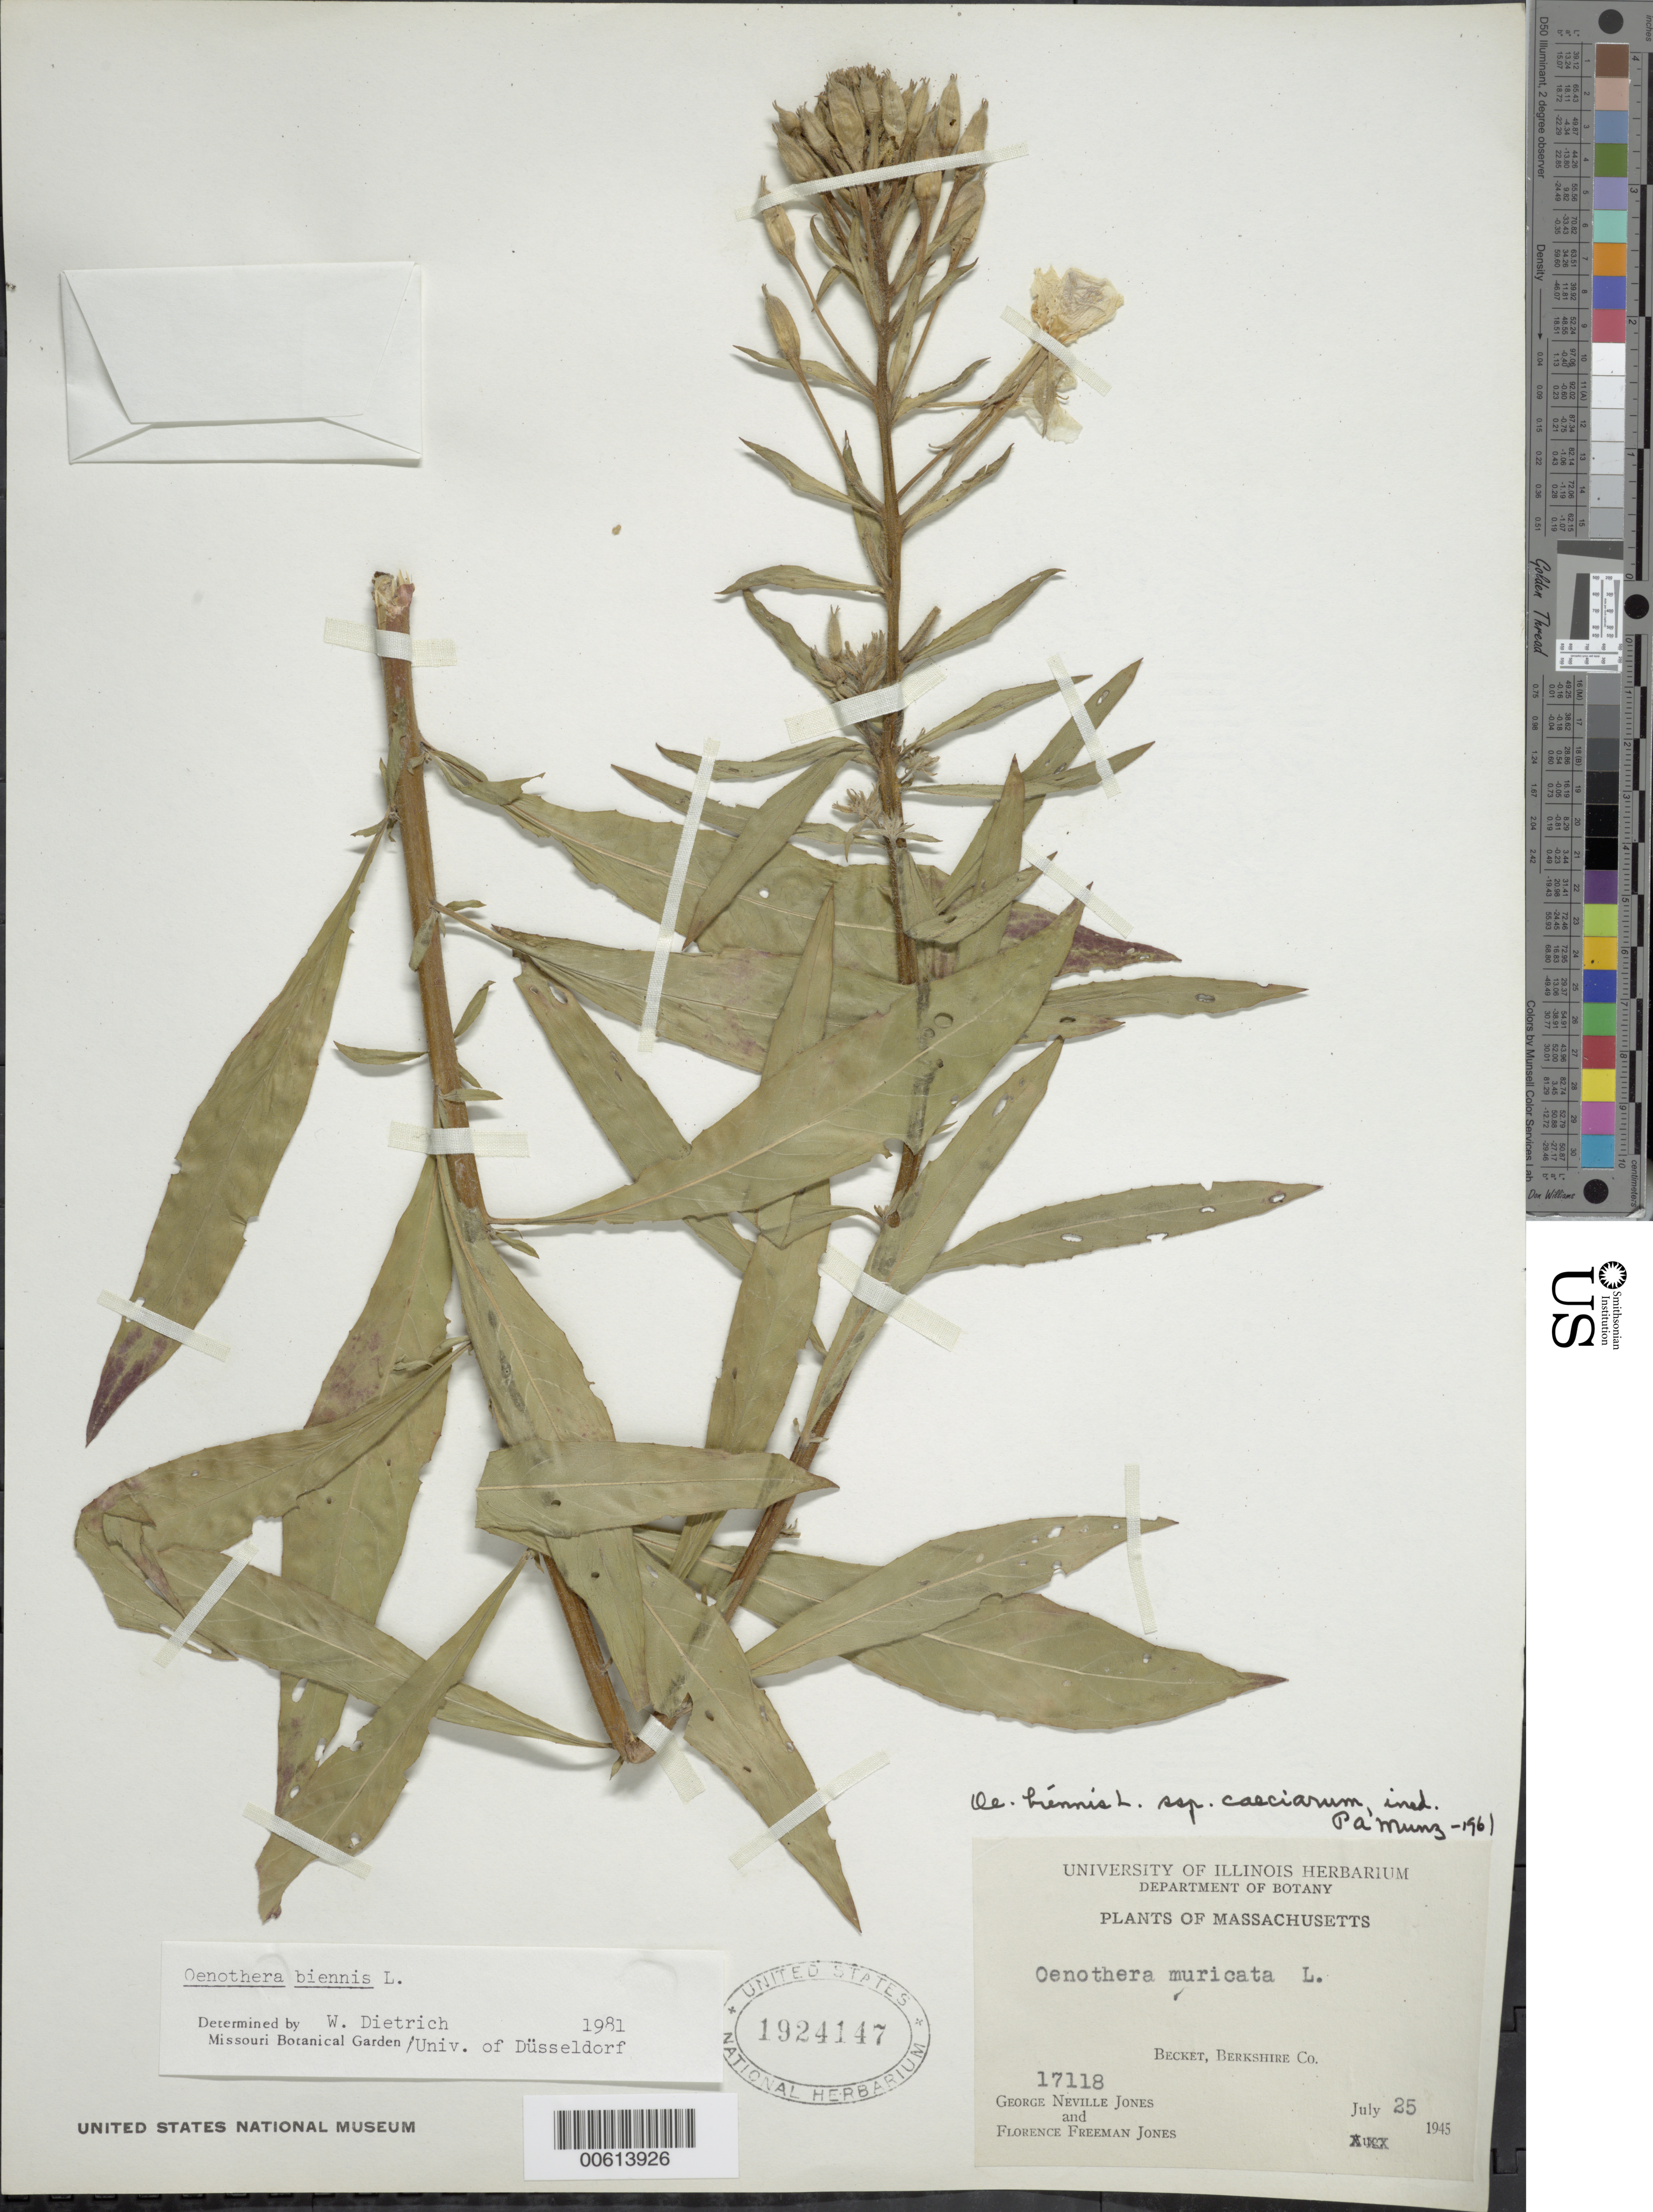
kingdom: Plantae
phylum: Tracheophyta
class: Magnoliopsida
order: Myrtales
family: Onagraceae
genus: Oenothera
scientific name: Oenothera biennis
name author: L.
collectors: G. N. Jones & F. F. Jones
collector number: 17118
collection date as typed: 25 Jul 1945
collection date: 1945-07-25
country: United States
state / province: Massachusetts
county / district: Berkshire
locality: Becket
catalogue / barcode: US 1924147